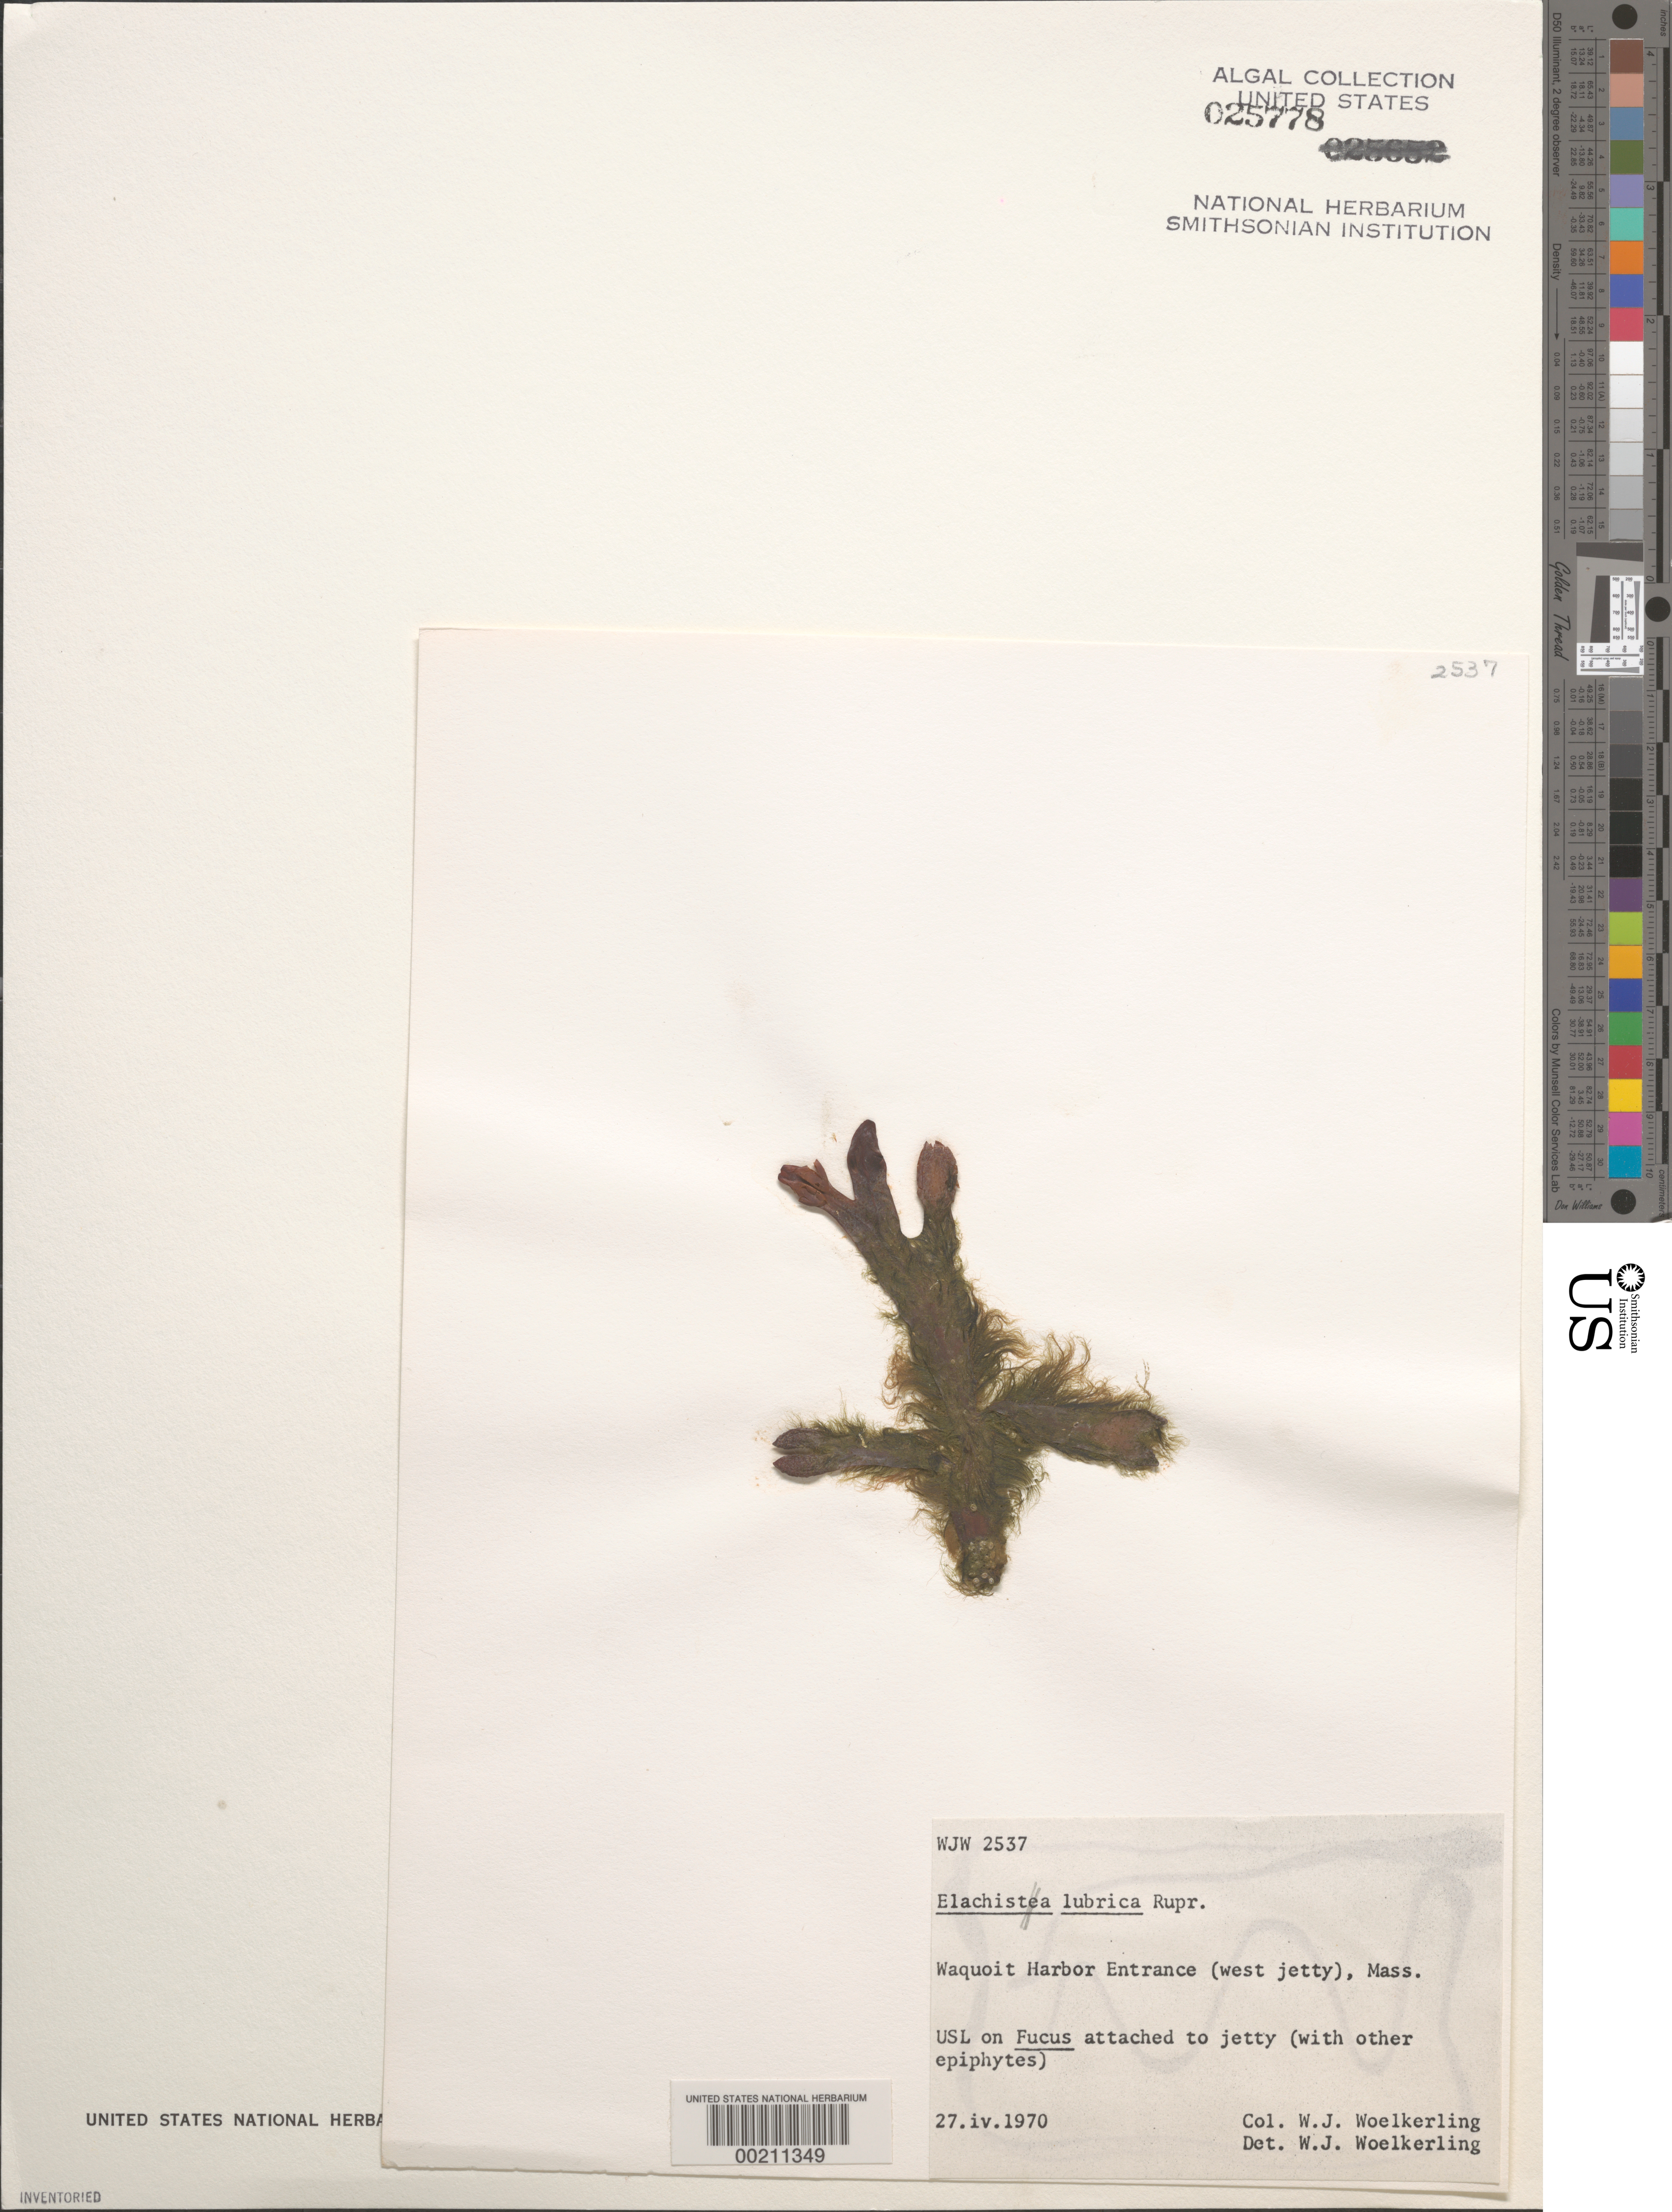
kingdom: Chromista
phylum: Ochrophyta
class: Phaeophyceae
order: Ectocarpales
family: Chordariaceae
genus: Elachista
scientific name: Elachista fucicola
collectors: W. Woelkerling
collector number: WJW 2537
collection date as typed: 27 Apr 1970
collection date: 1970-04-27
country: United States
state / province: Massachusetts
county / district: Barnstable County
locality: Waquoit Harbor entrance, Cape Cod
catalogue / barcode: US 25778